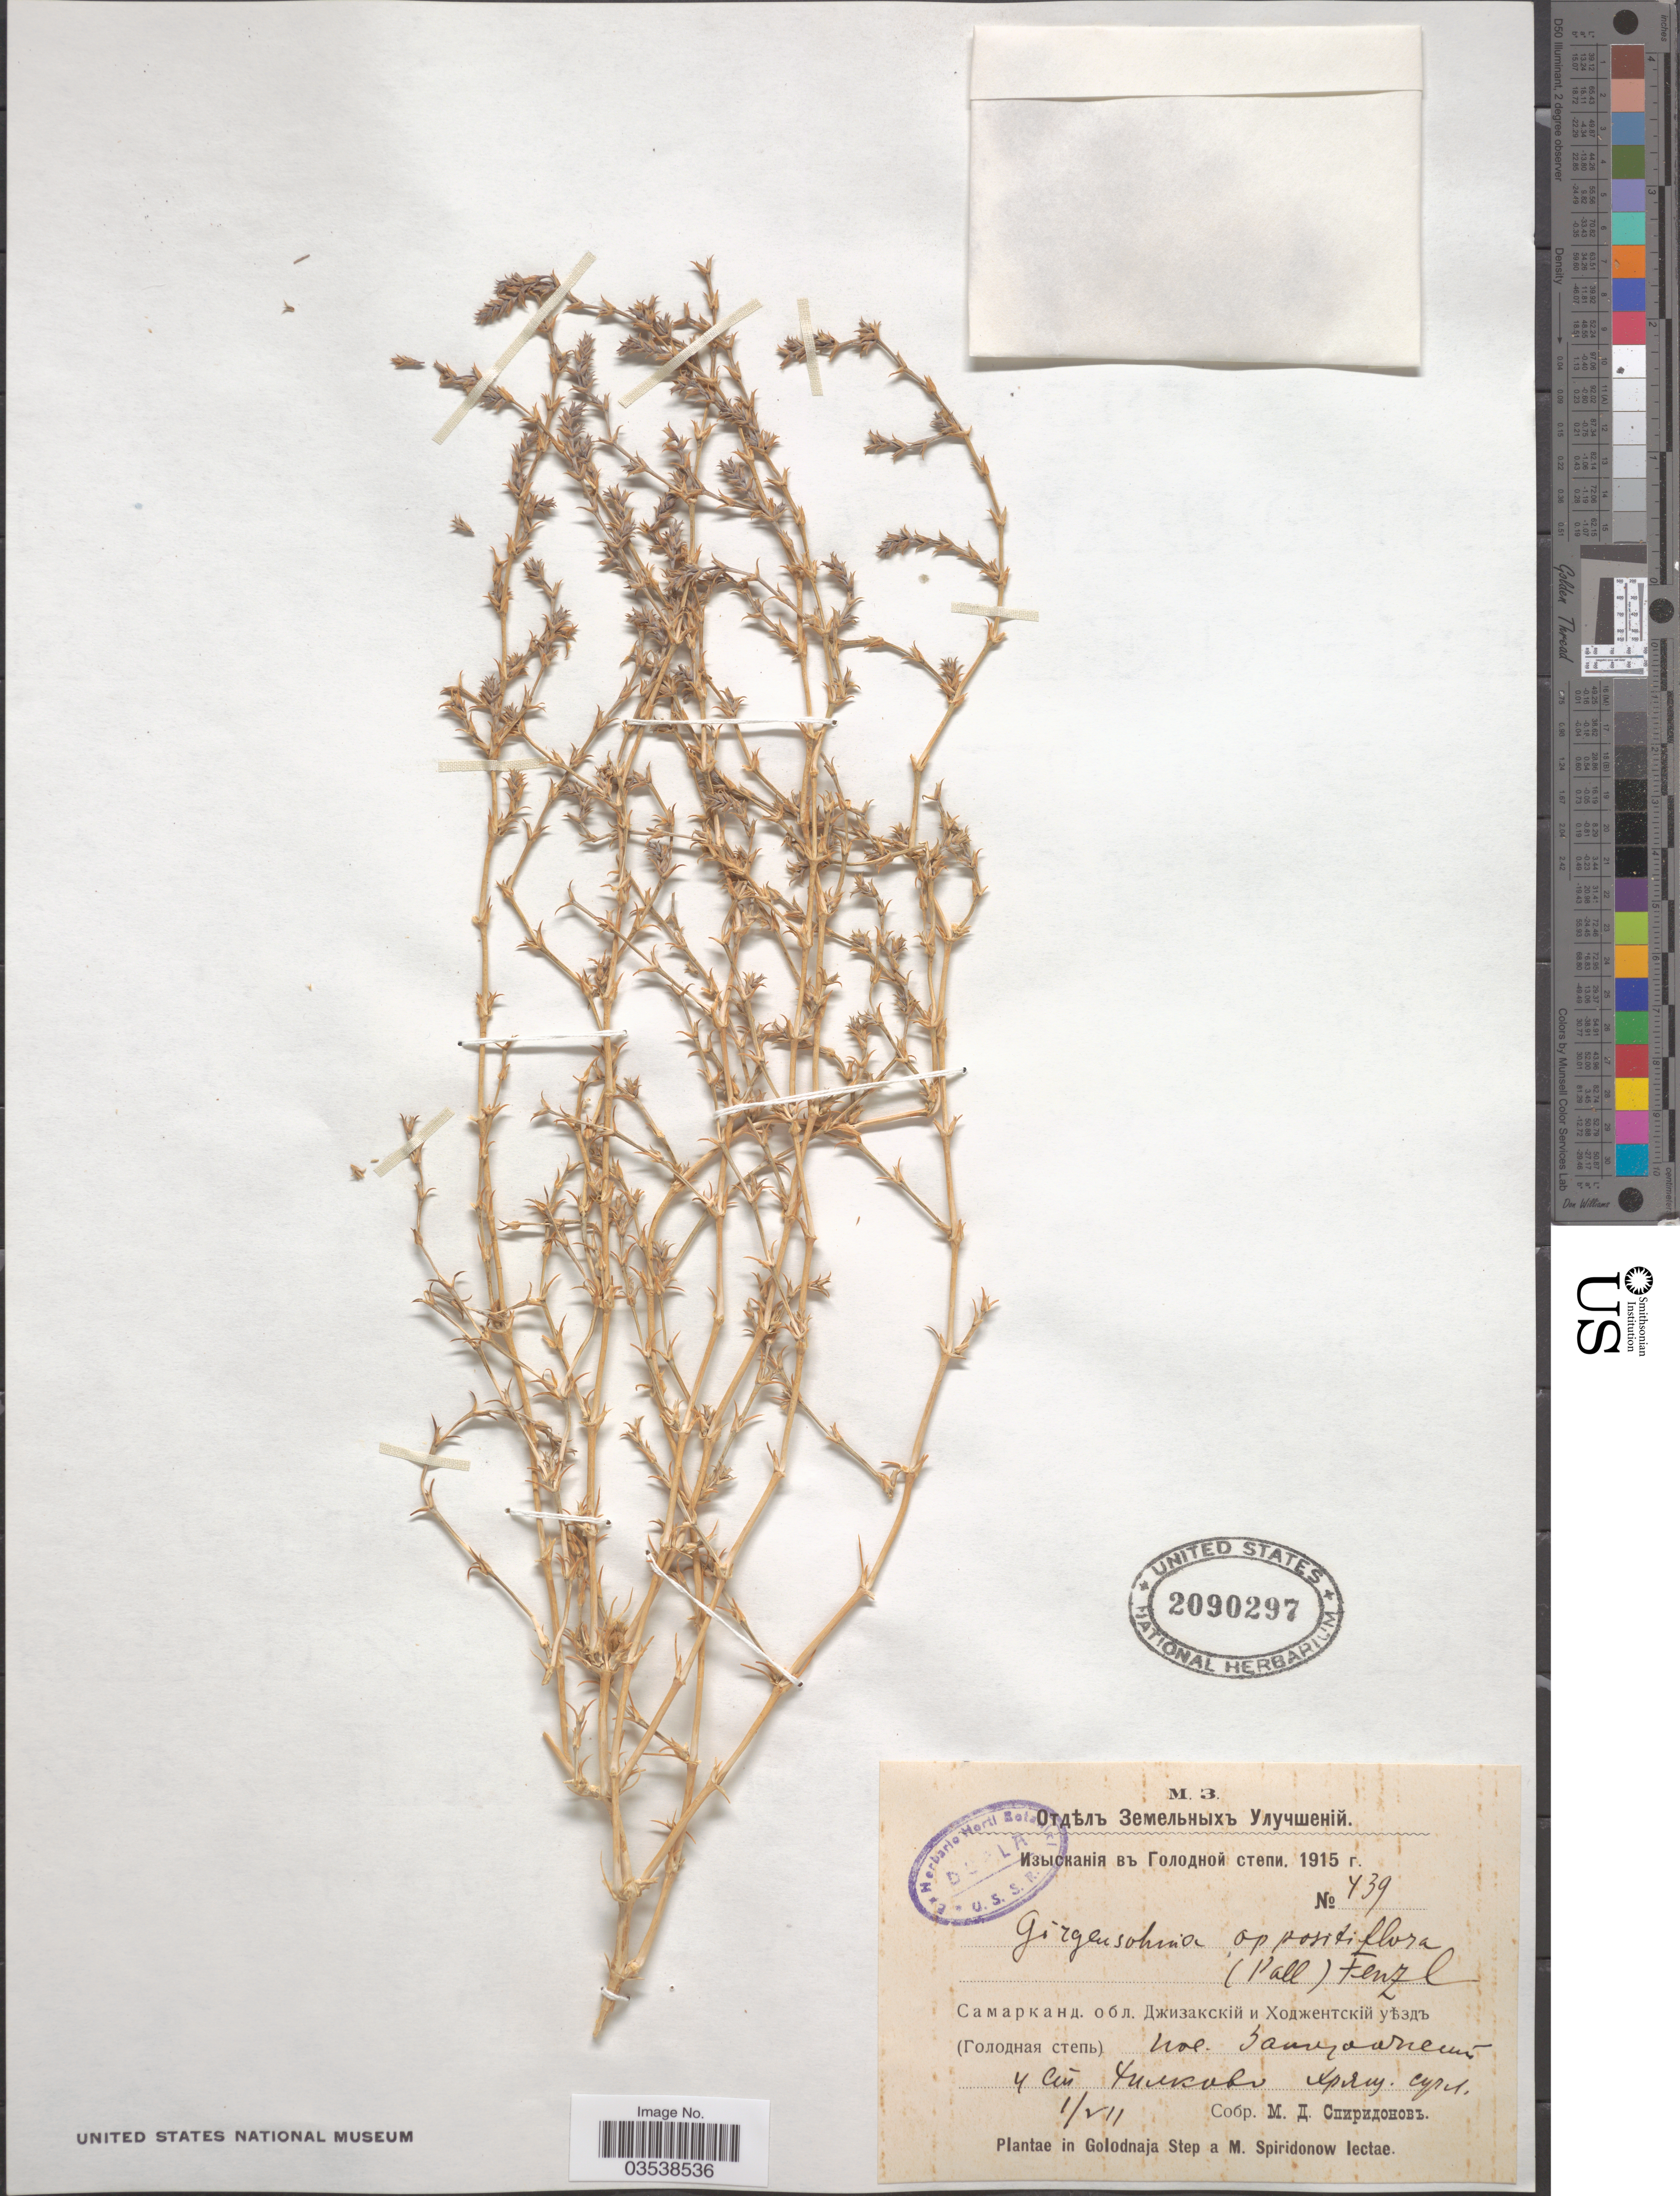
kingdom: Plantae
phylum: Tracheophyta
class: Magnoliopsida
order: Caryophyllales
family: Amaranthaceae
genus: Girgensohnia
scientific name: Girgensohnia oppositiflora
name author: (Pall.) Fenzl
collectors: M. Spiridonov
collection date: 1915-07-01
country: Uzbekistan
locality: X. In Golodnaja Step.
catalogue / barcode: US 2090297